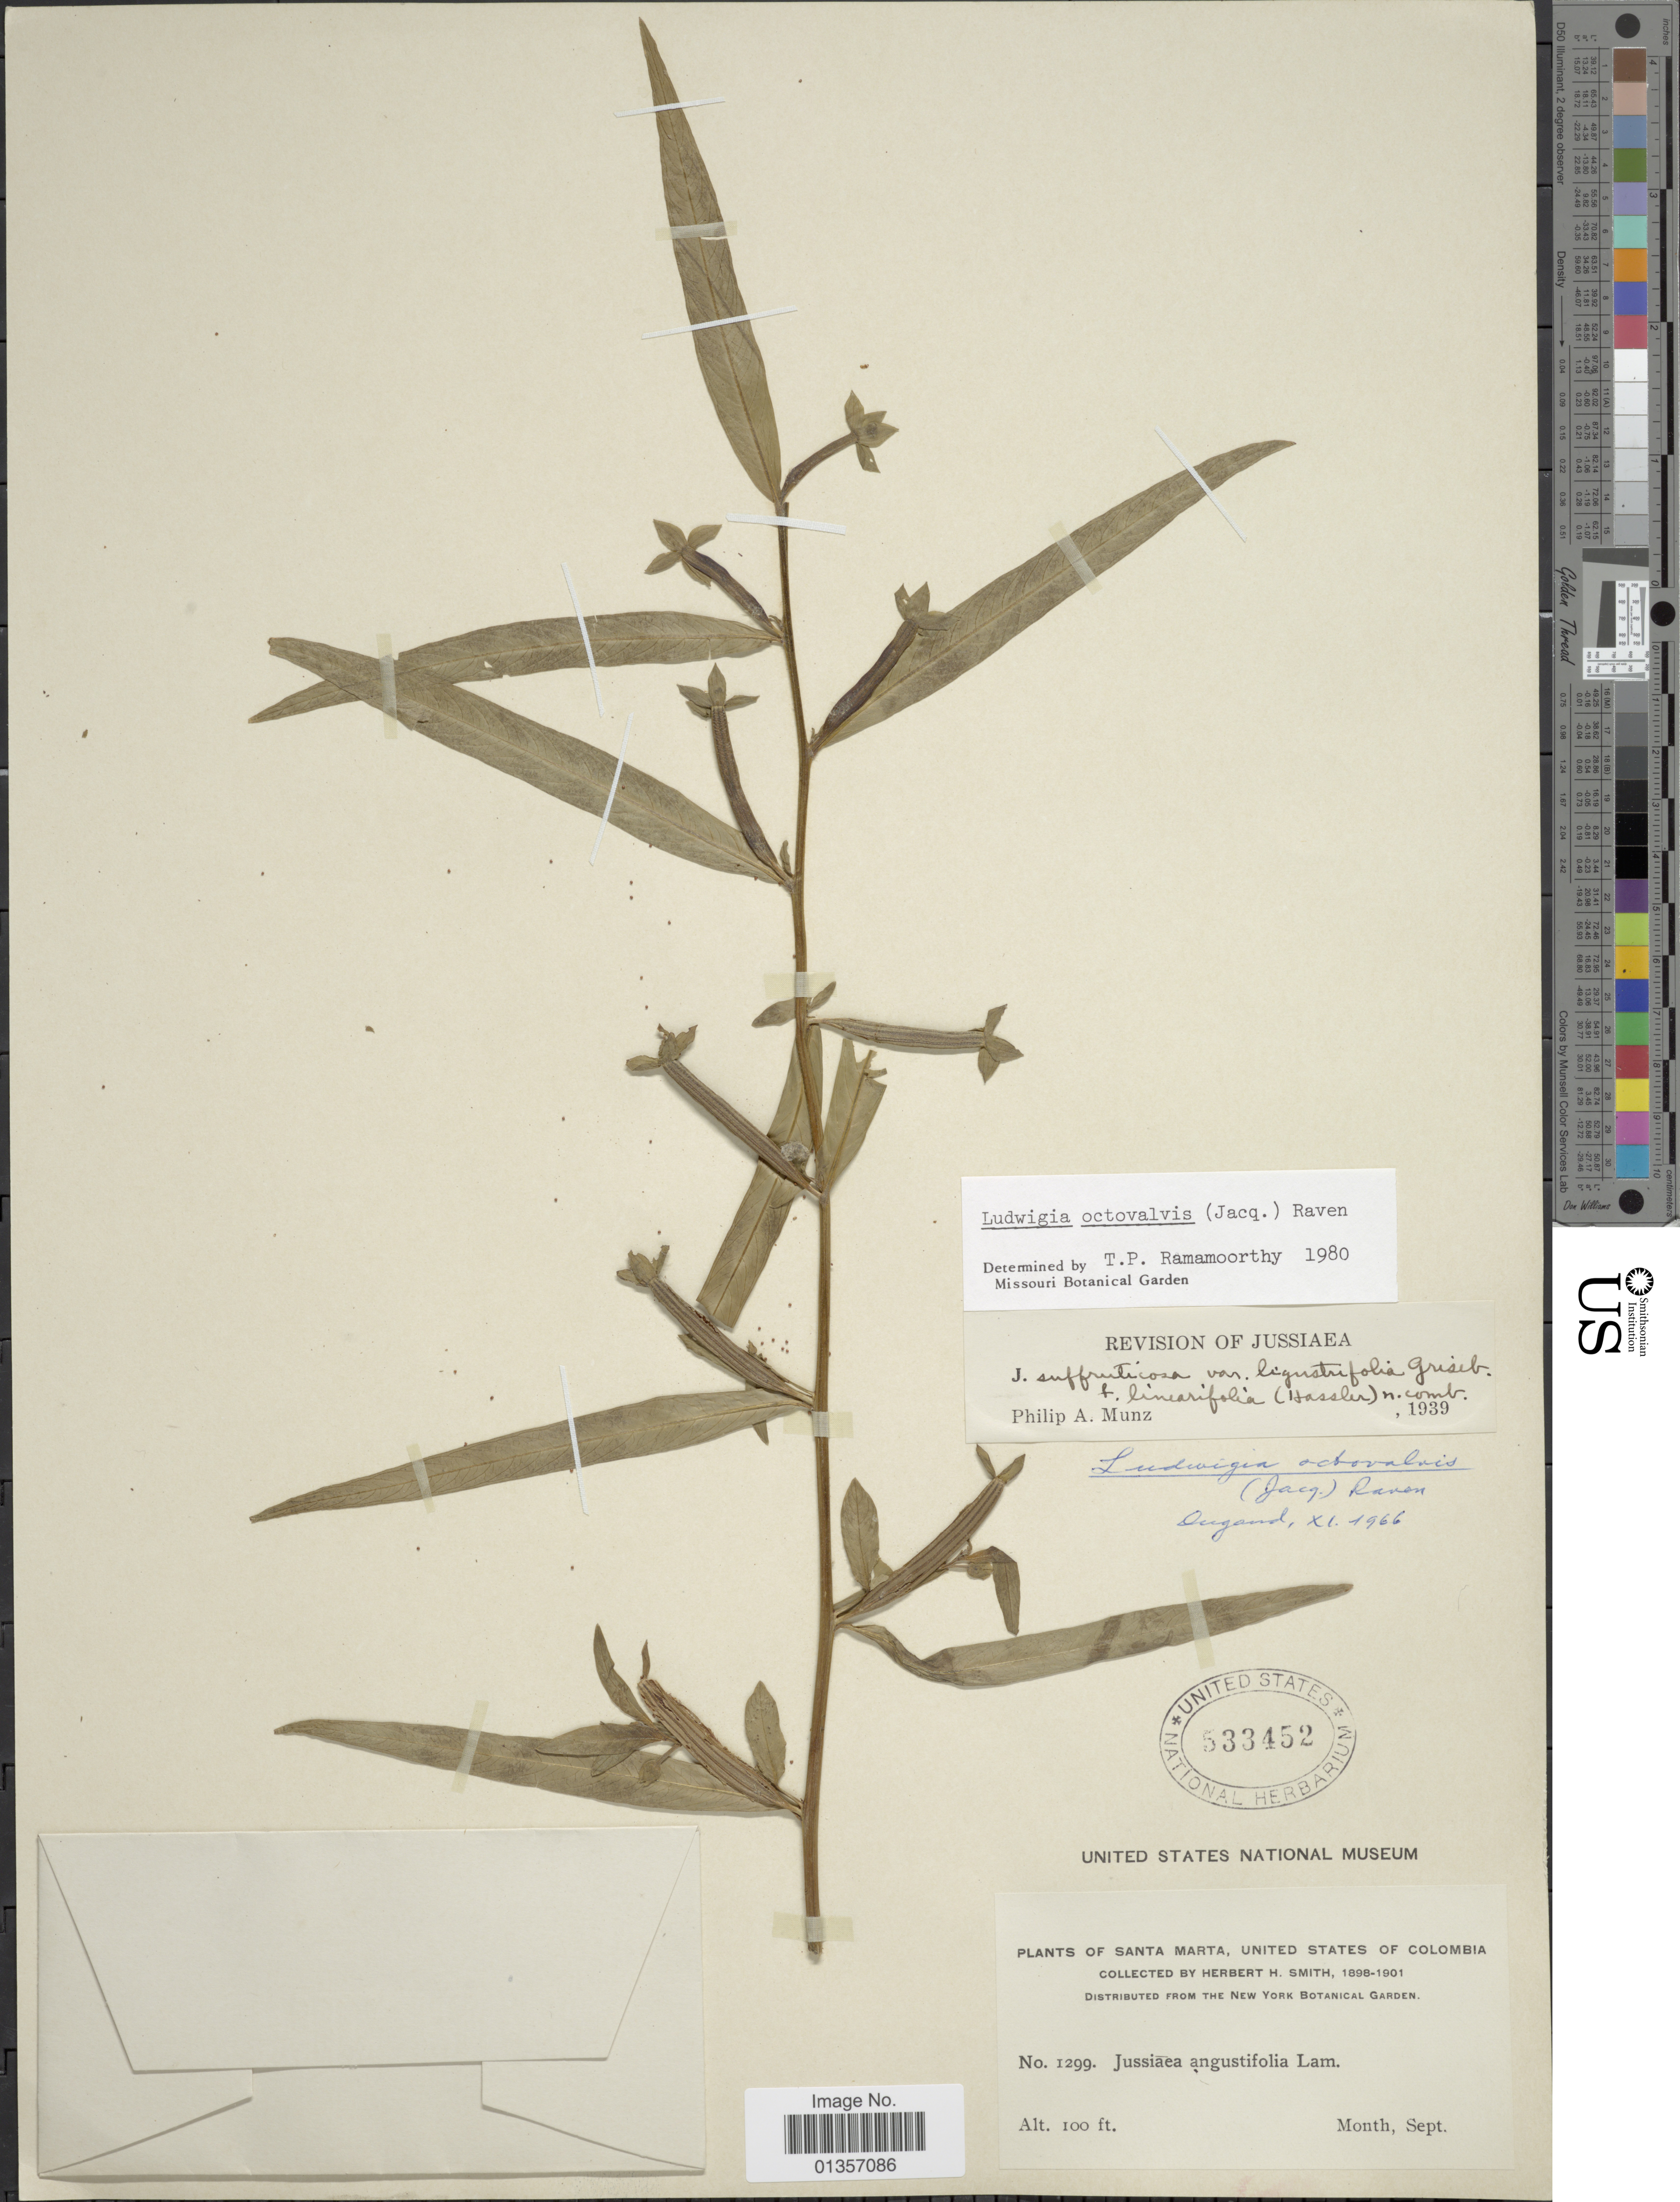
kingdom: Plantae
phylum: Tracheophyta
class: Magnoliopsida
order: Myrtales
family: Onagraceae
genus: Ludwigia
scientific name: Ludwigia octovalvis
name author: (Jacq.) P.H. Raven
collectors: Herbert H. Smith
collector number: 1299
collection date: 1898-09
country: Colombia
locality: Santa Marta, United States of Colombia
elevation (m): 30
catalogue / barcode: US 533452